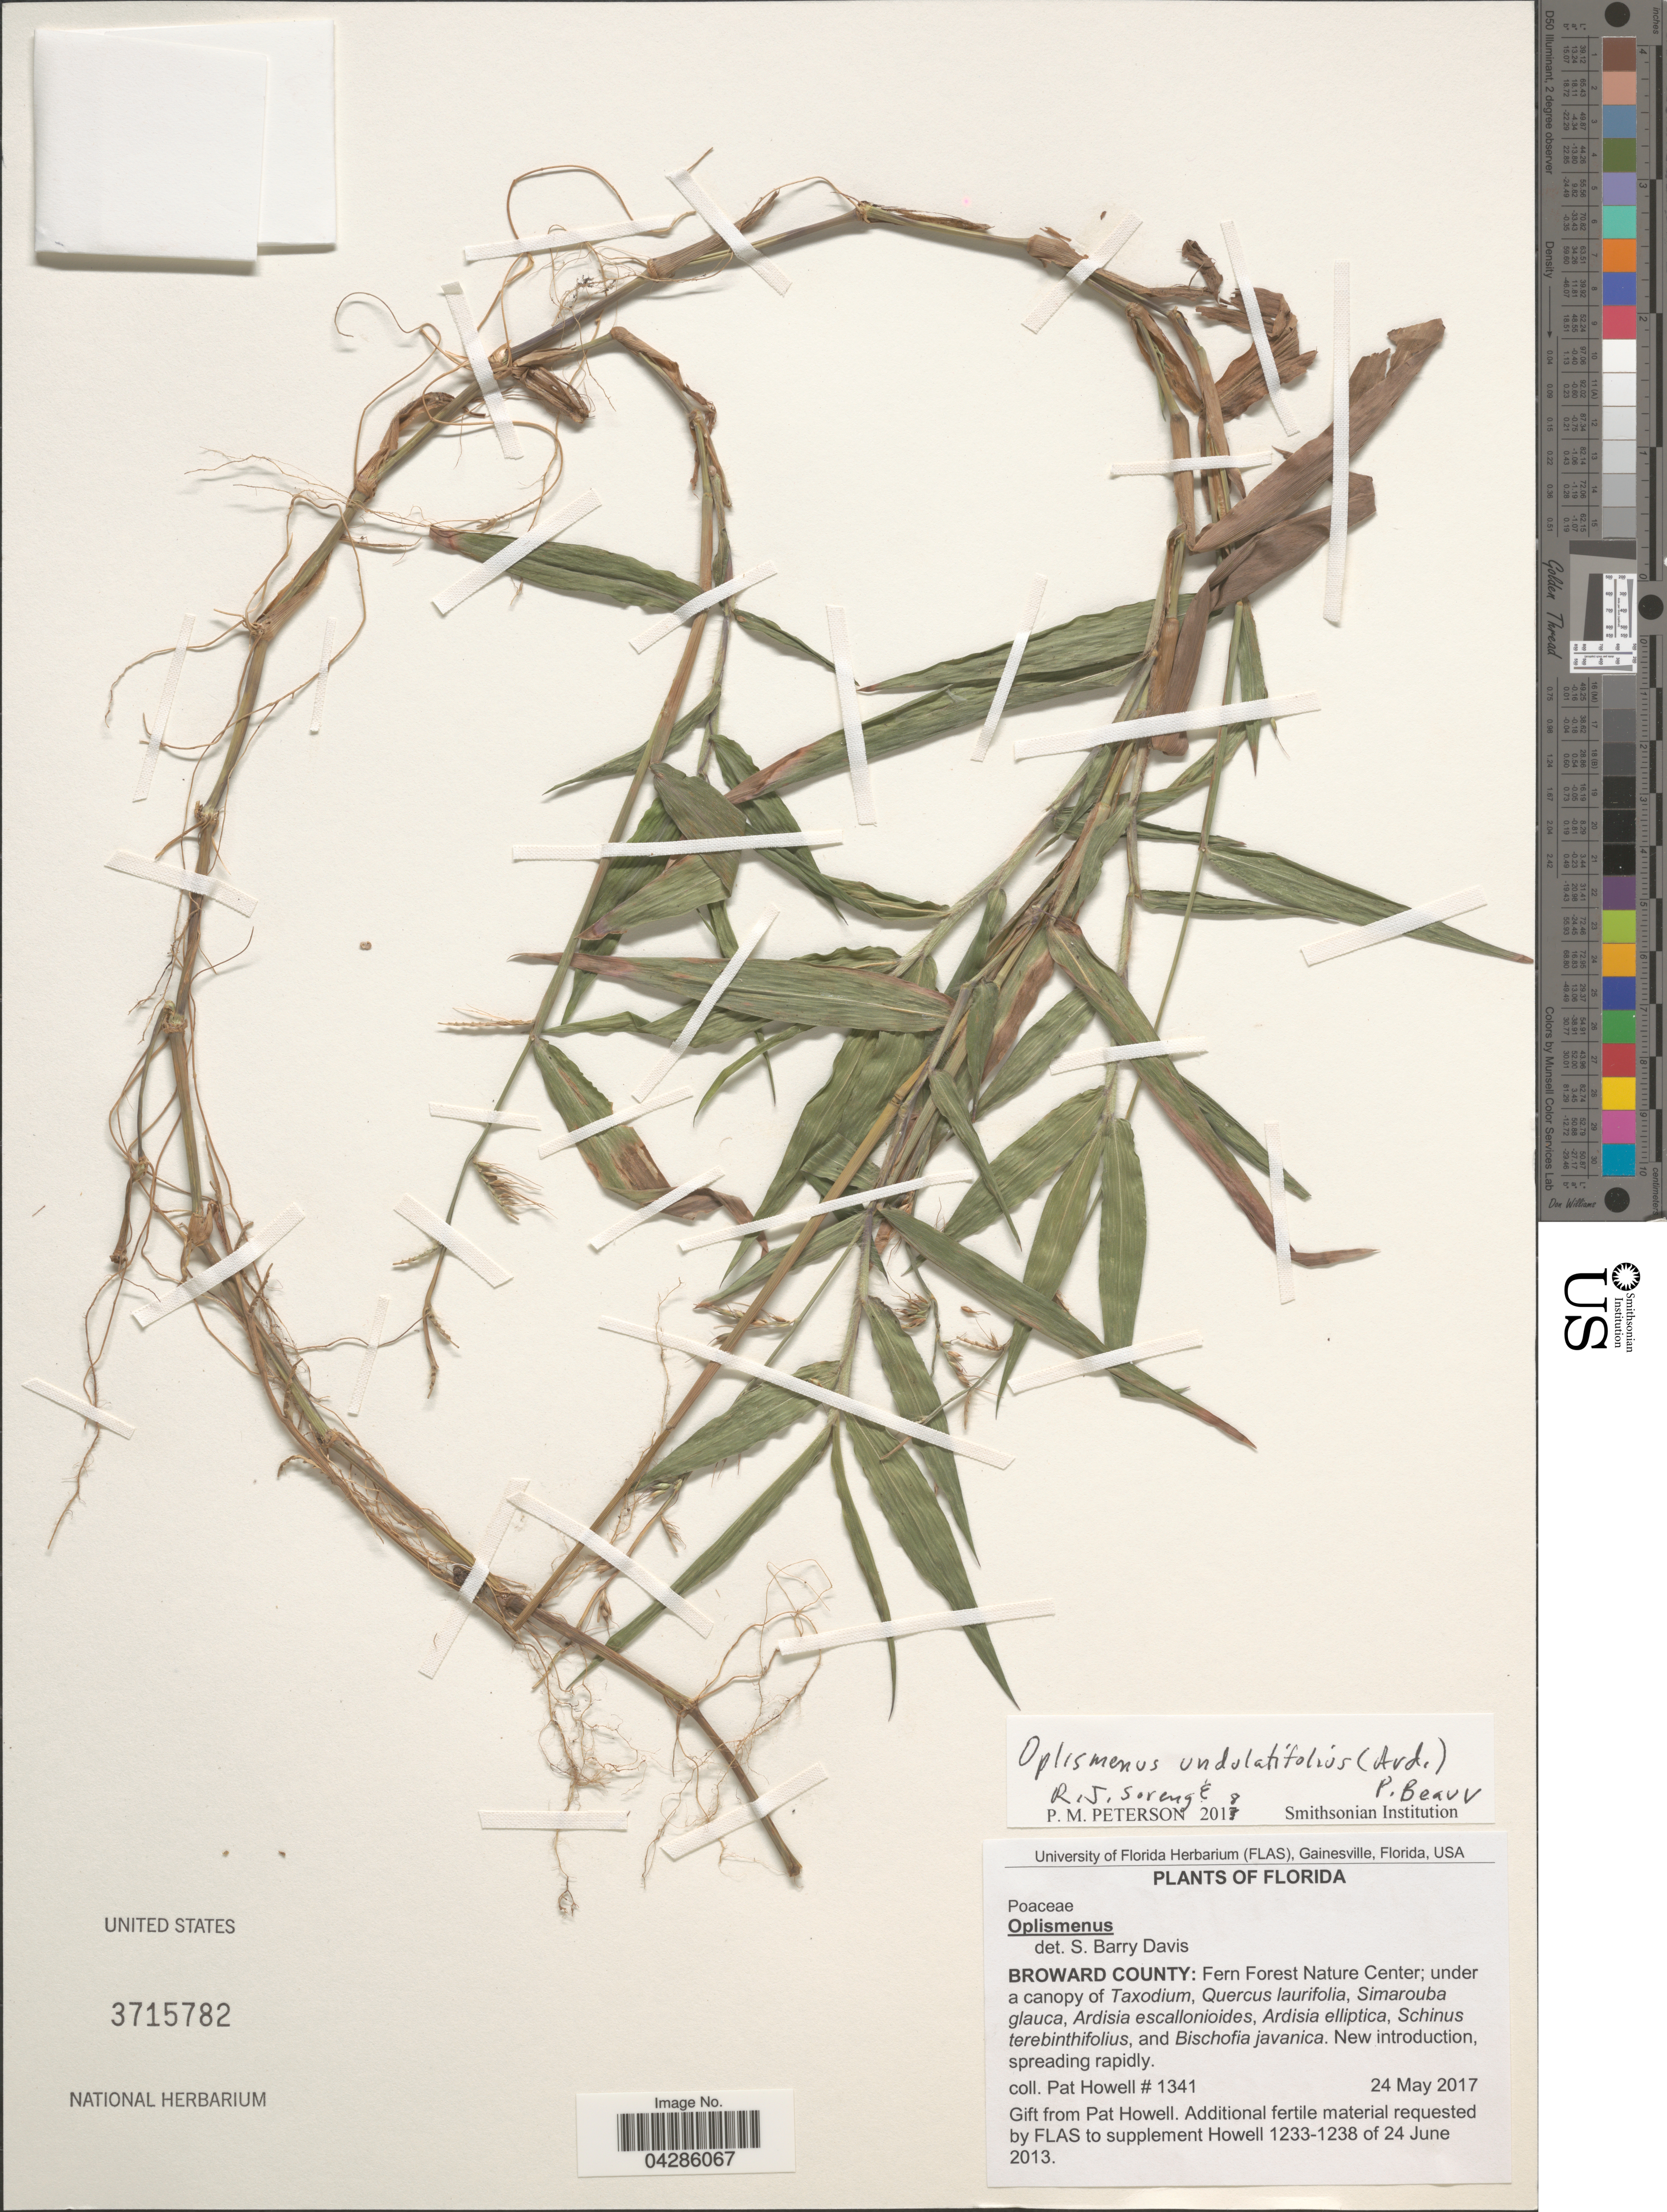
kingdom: Plantae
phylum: Tracheophyta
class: Liliopsida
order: Poales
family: Poaceae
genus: Oplismenus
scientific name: Oplismenus undulatifolius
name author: (Ard.) P. Beauv.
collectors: P. Howell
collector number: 1341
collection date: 2017-05-24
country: United States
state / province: Florida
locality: Broward County: Fern Forest Nature Center.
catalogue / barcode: US 3715782